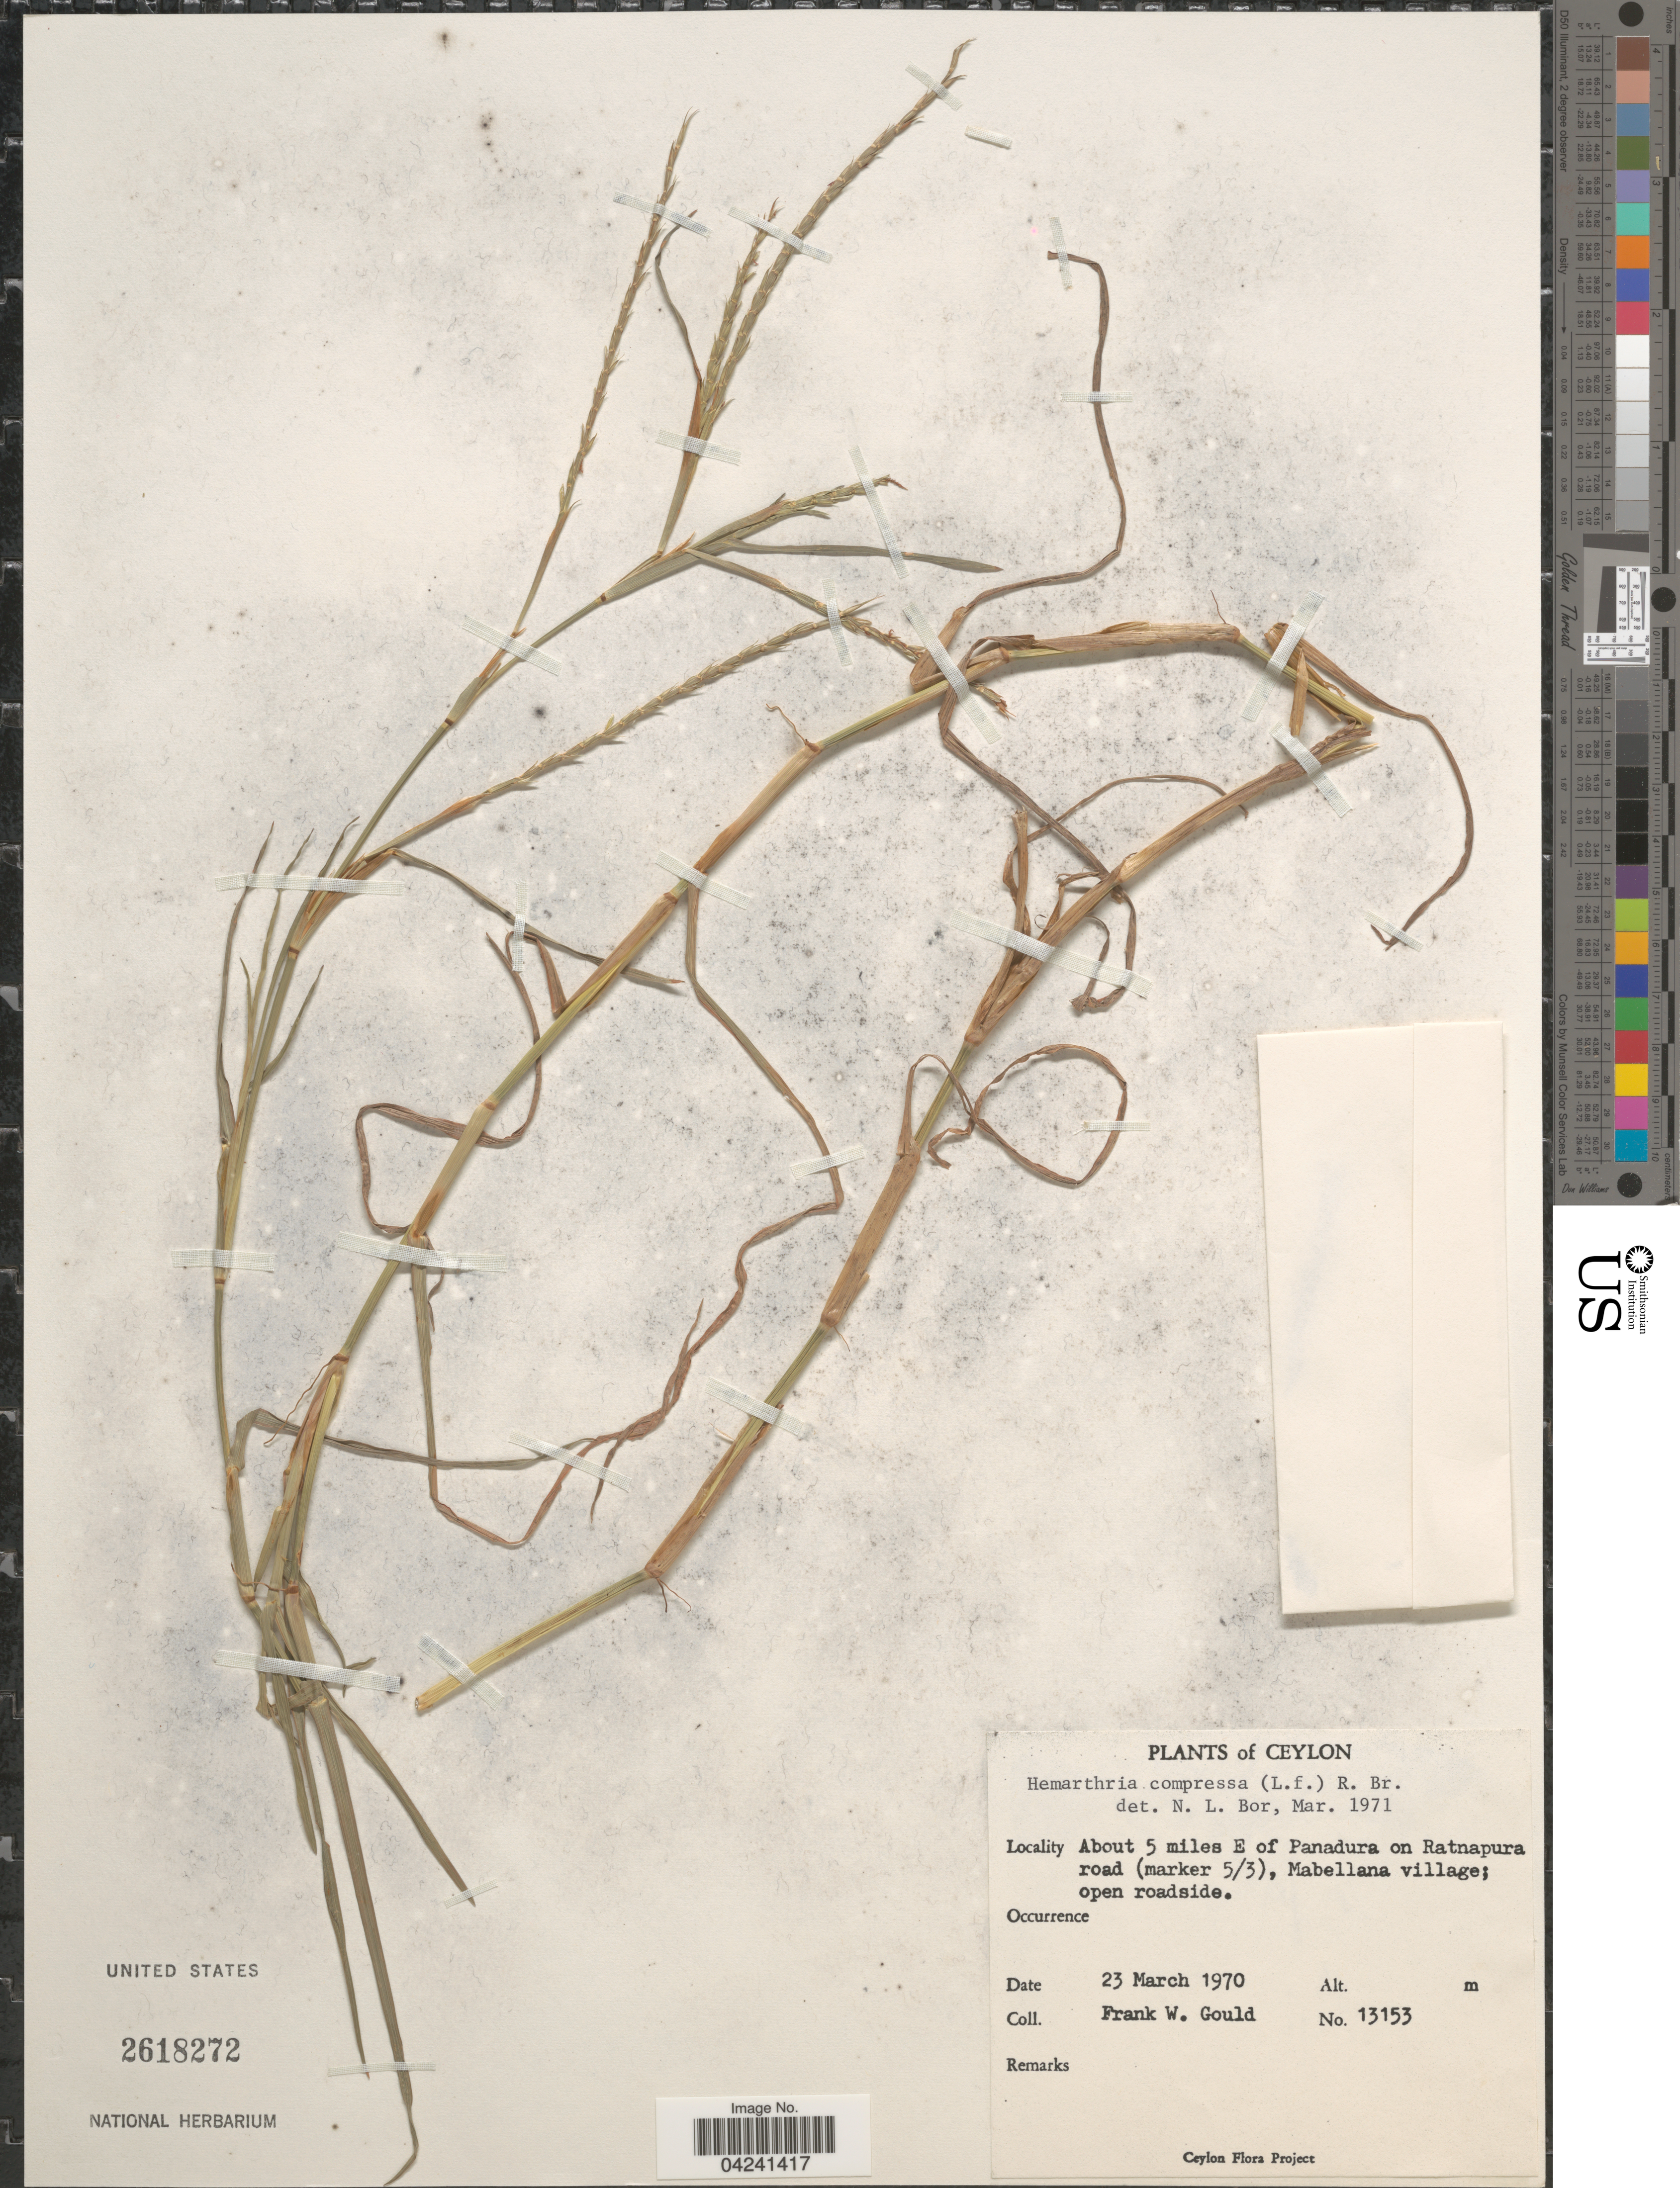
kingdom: Plantae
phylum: Tracheophyta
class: Liliopsida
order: Poales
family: Poaceae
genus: Hemarthria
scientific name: Hemarthria compressa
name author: (L.) R. Br.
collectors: F. W. Gould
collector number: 13153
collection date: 1970-03-23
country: Sri Lanka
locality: Ceylon. About 5 miles E of Panadura on Ratnapura road (marker 5/3), Mabellana village; open roadside.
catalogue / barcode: US 2618272